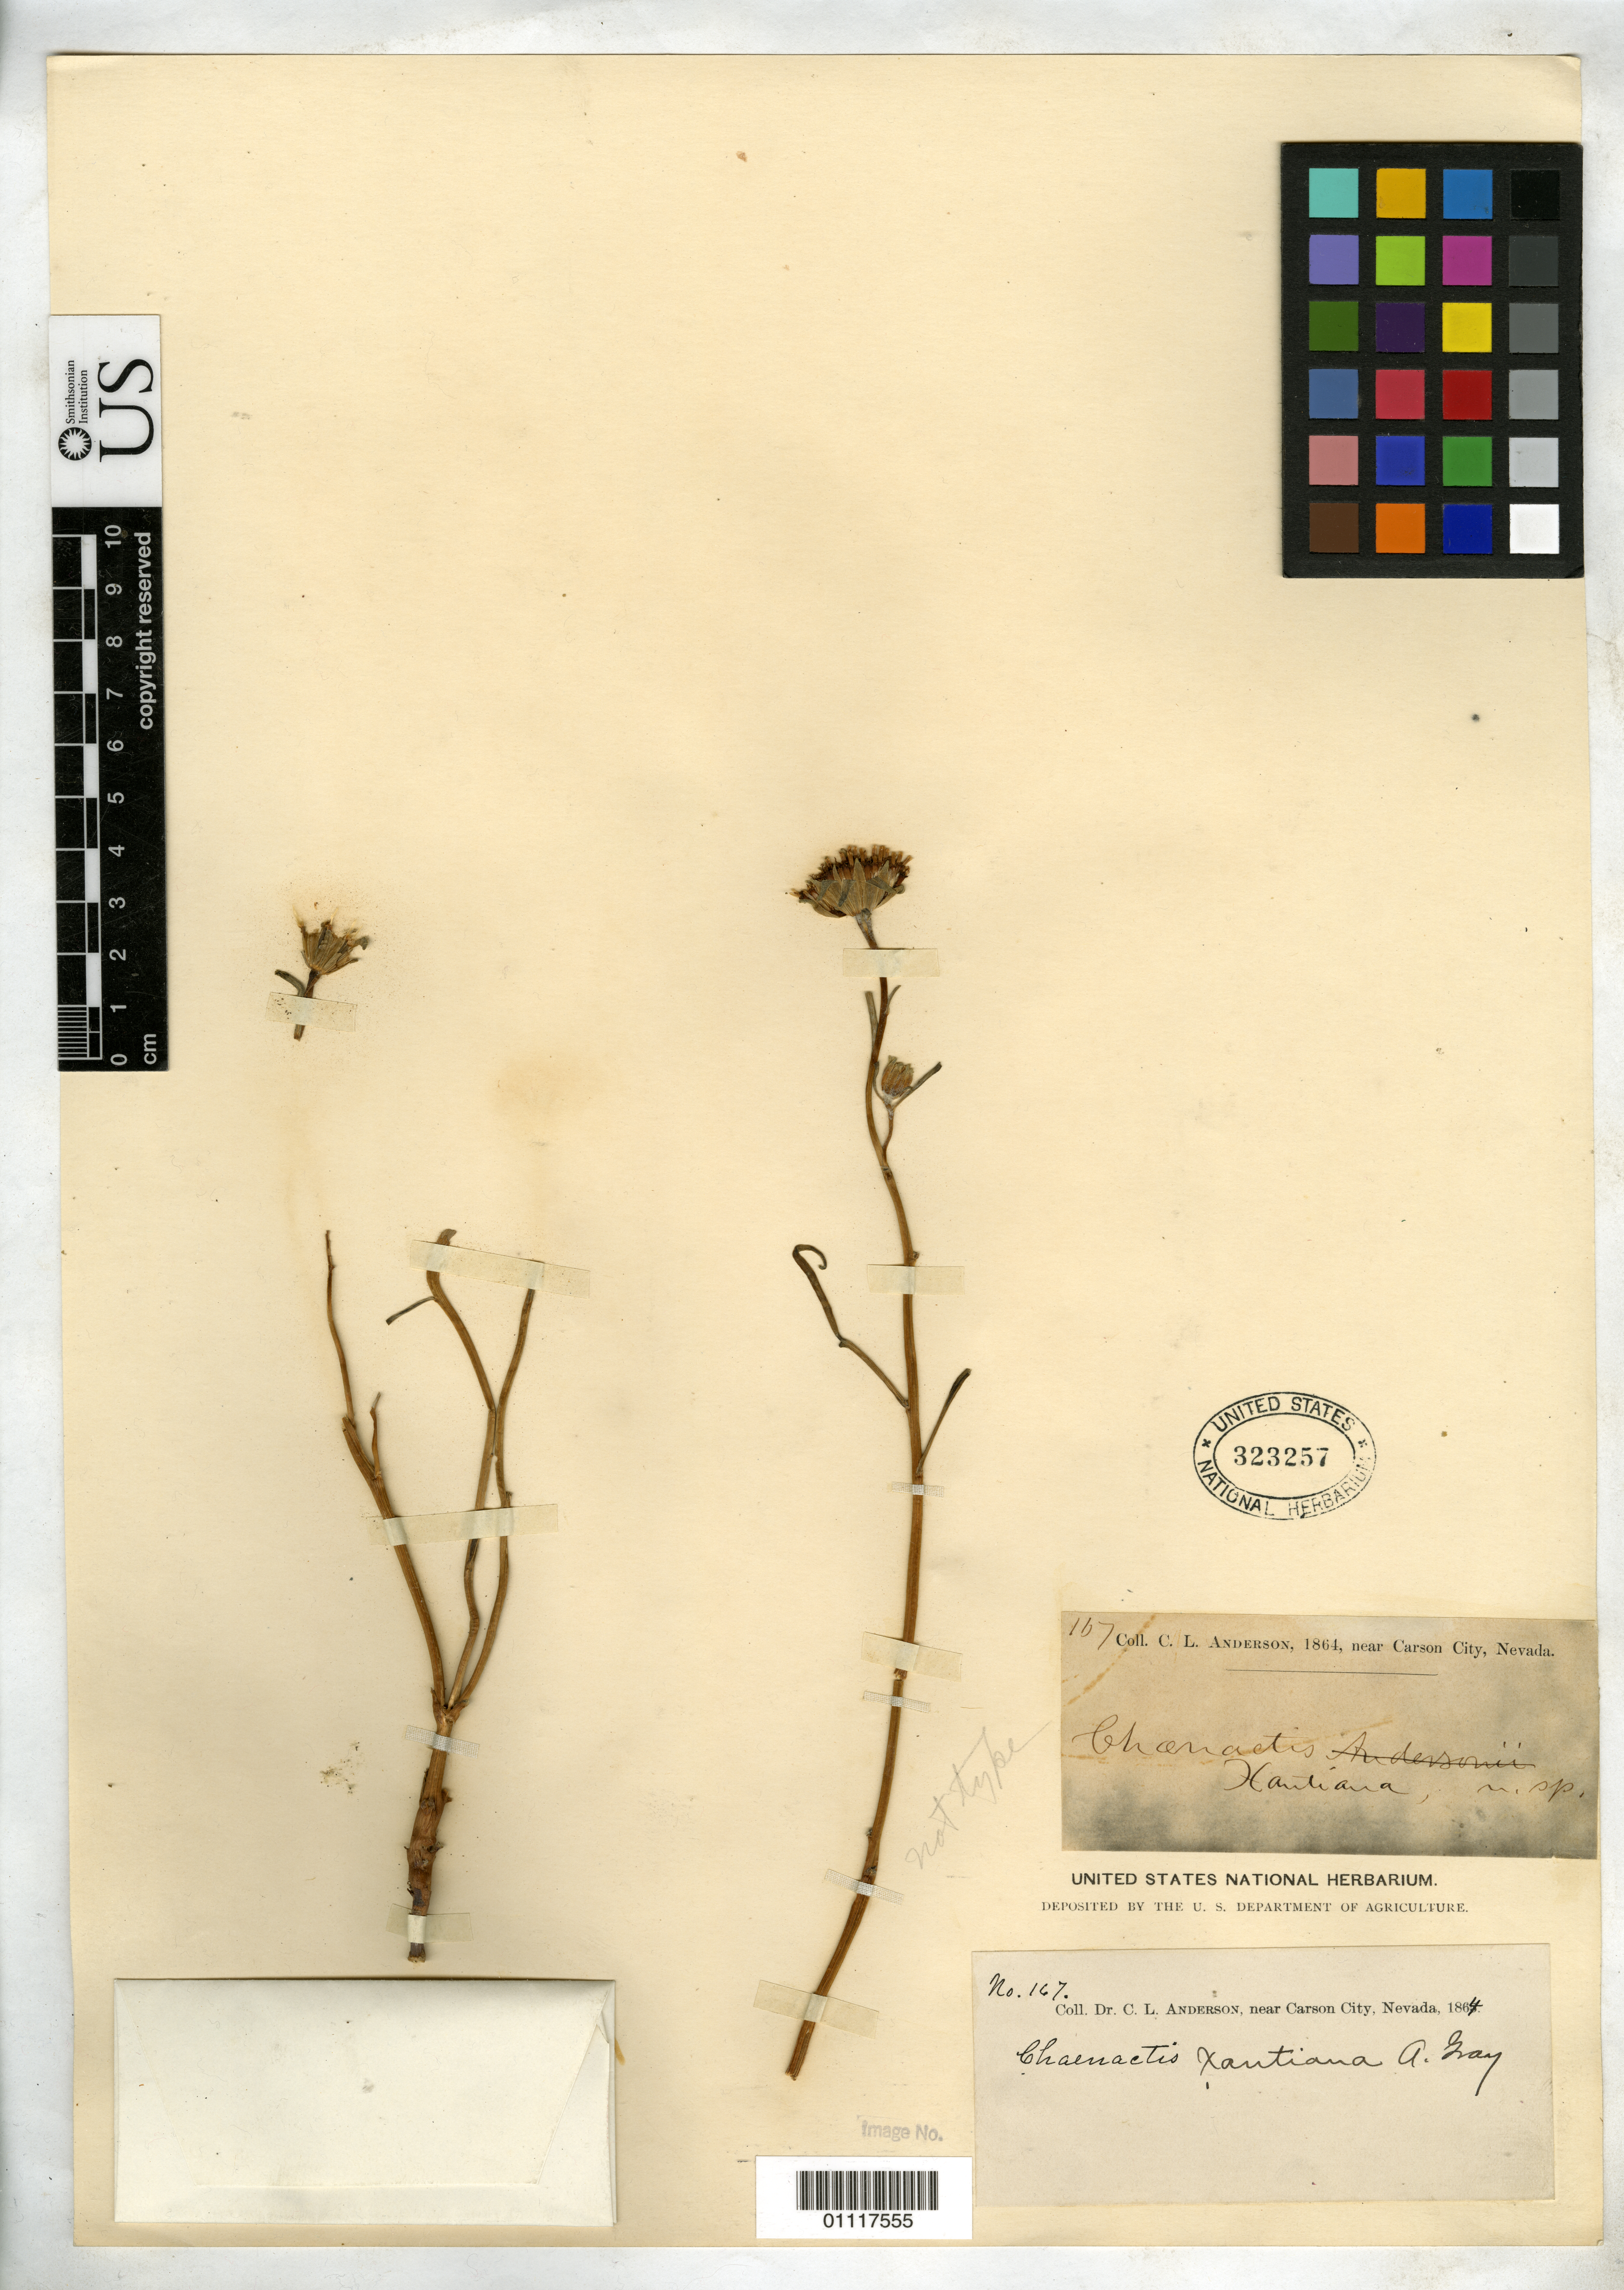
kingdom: Plantae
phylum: Tracheophyta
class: Magnoliopsida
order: Asterales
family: Asteraceae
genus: Chaenactis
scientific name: Chaenactis xantiana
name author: A. Gray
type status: Syntype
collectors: C. L. Anderson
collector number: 167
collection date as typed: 1864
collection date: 1864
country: United States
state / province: Nevada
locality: Near Carson City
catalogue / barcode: US 323257